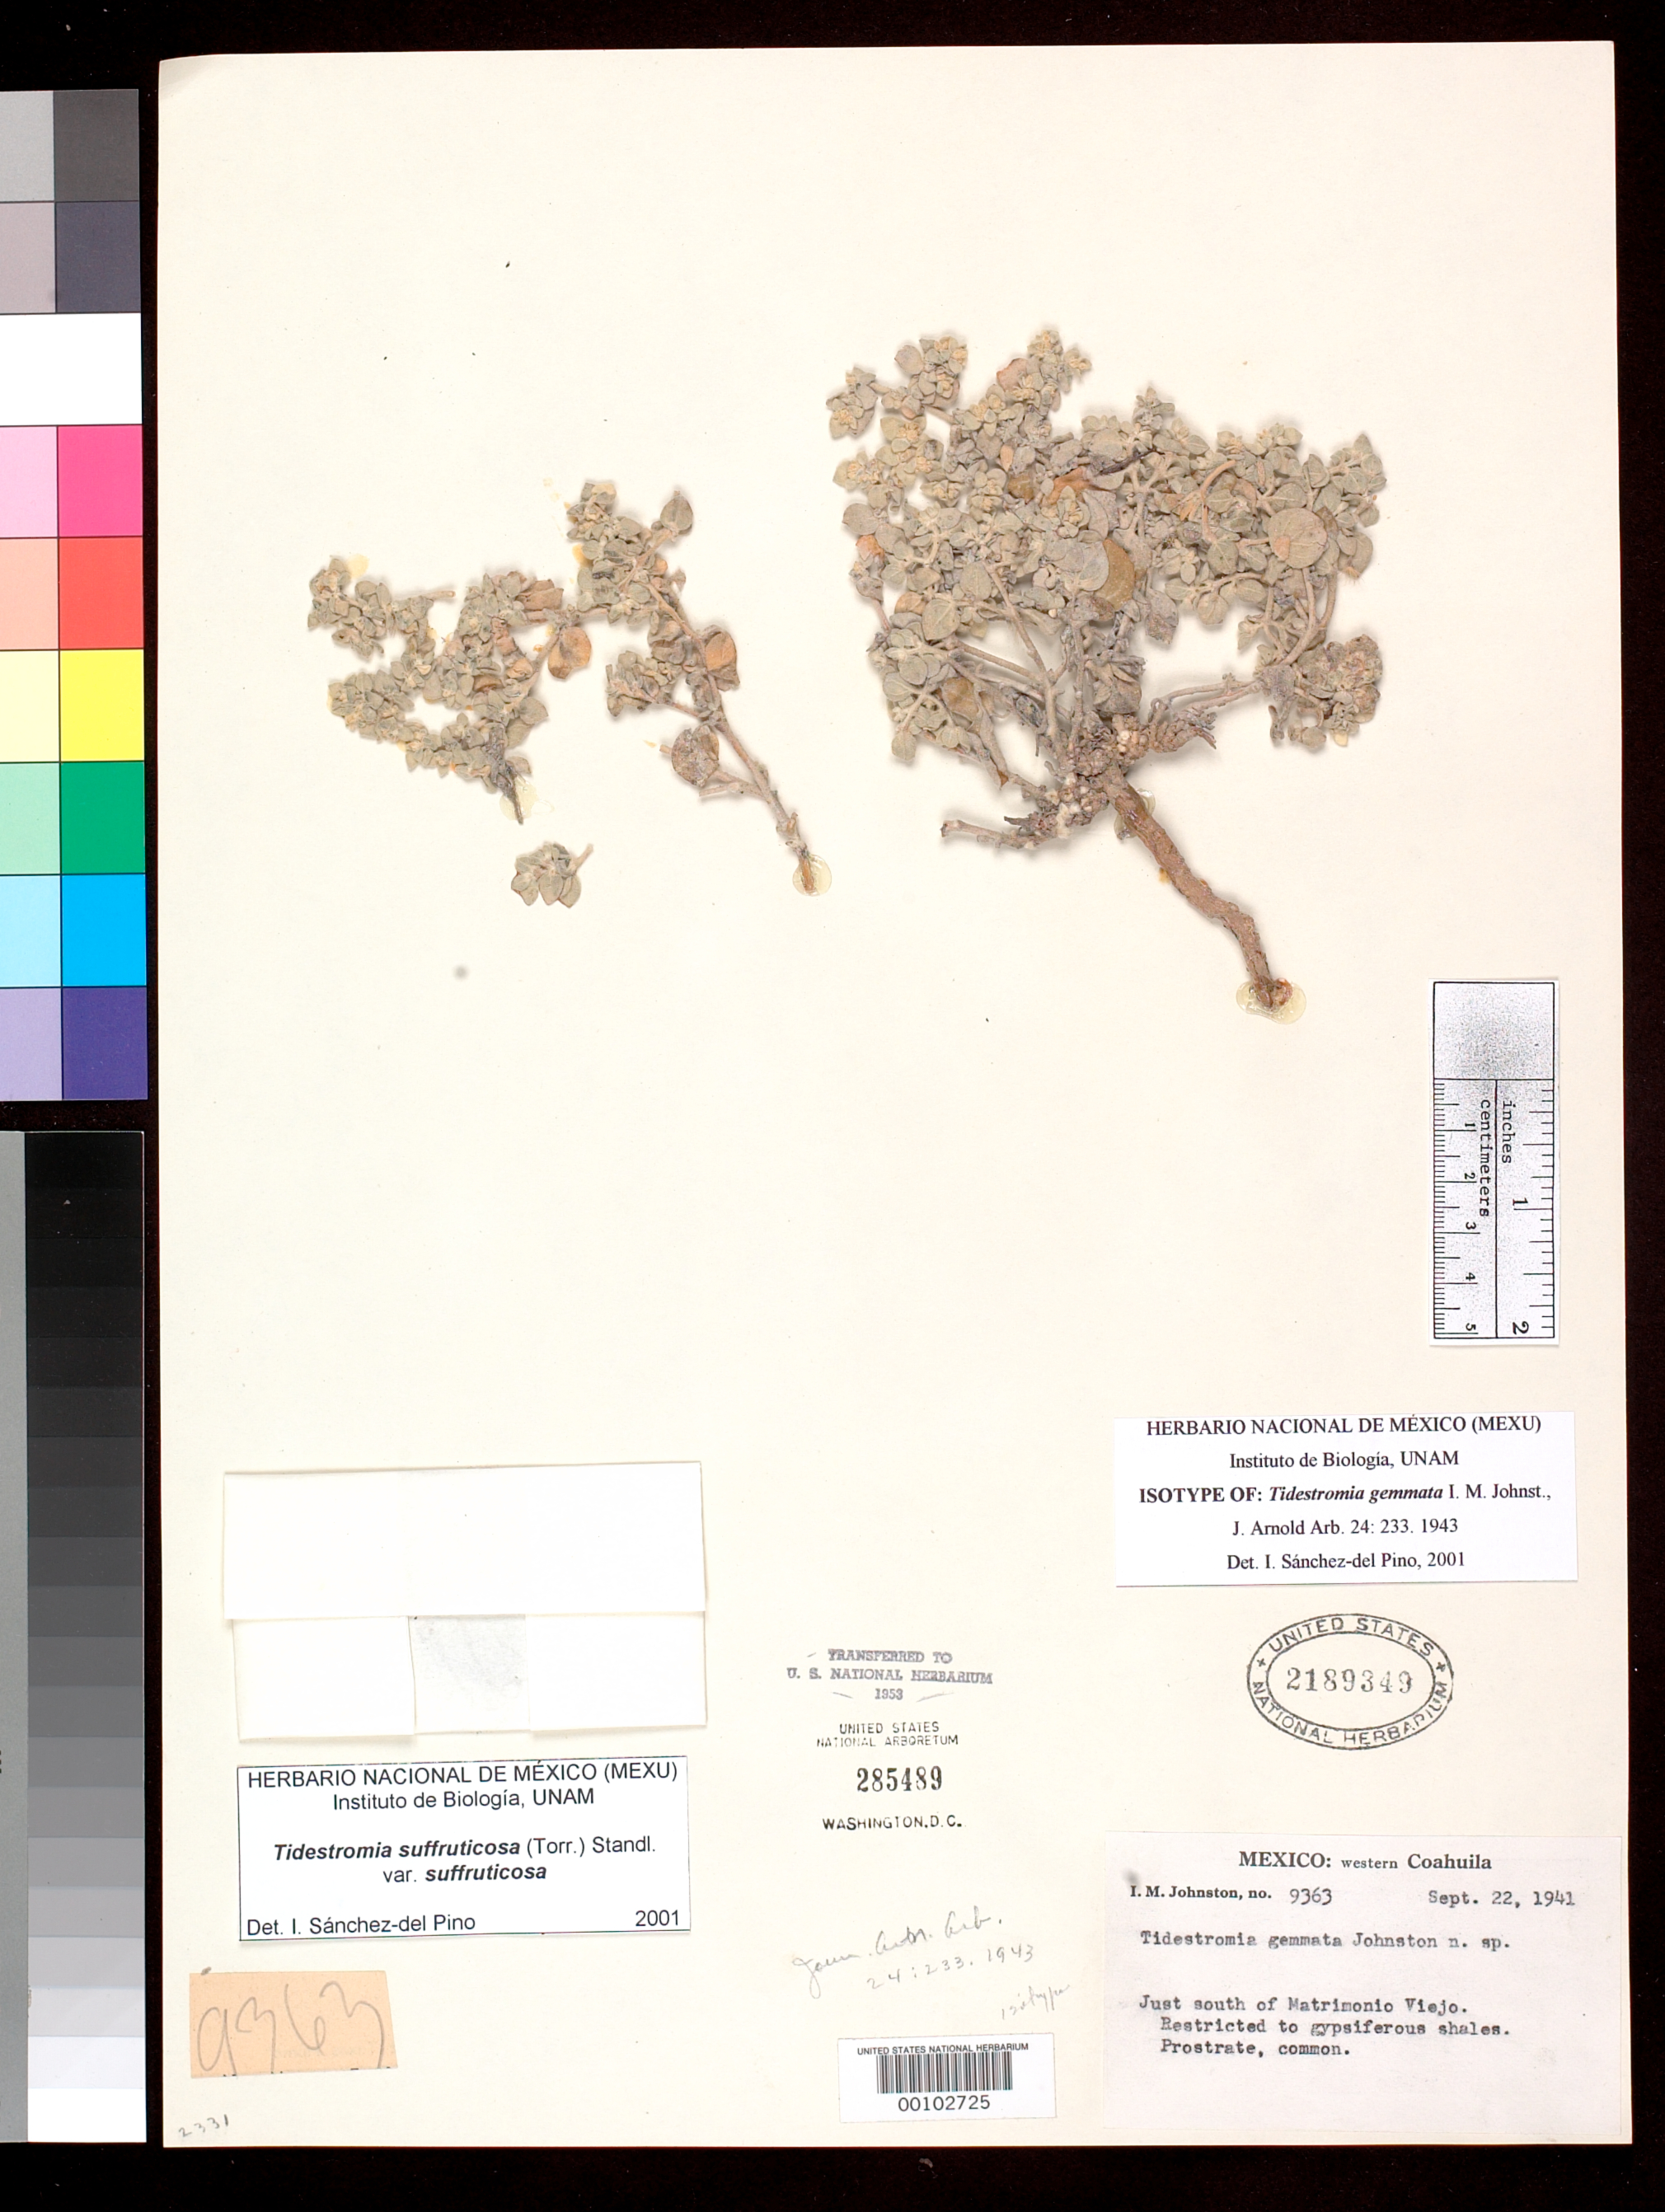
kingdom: Plantae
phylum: Tracheophyta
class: Magnoliopsida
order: Caryophyllales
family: Amaranthaceae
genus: Tidestromia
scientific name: Tidestromia gemmata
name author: I.M. Johnst.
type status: Isotype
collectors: I.M. Johnston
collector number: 9363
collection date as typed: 22 Sep 1941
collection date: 1941-09-22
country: Mexico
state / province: Coahuila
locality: Just south of Matrimonio Viejo.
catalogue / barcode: US 2189349